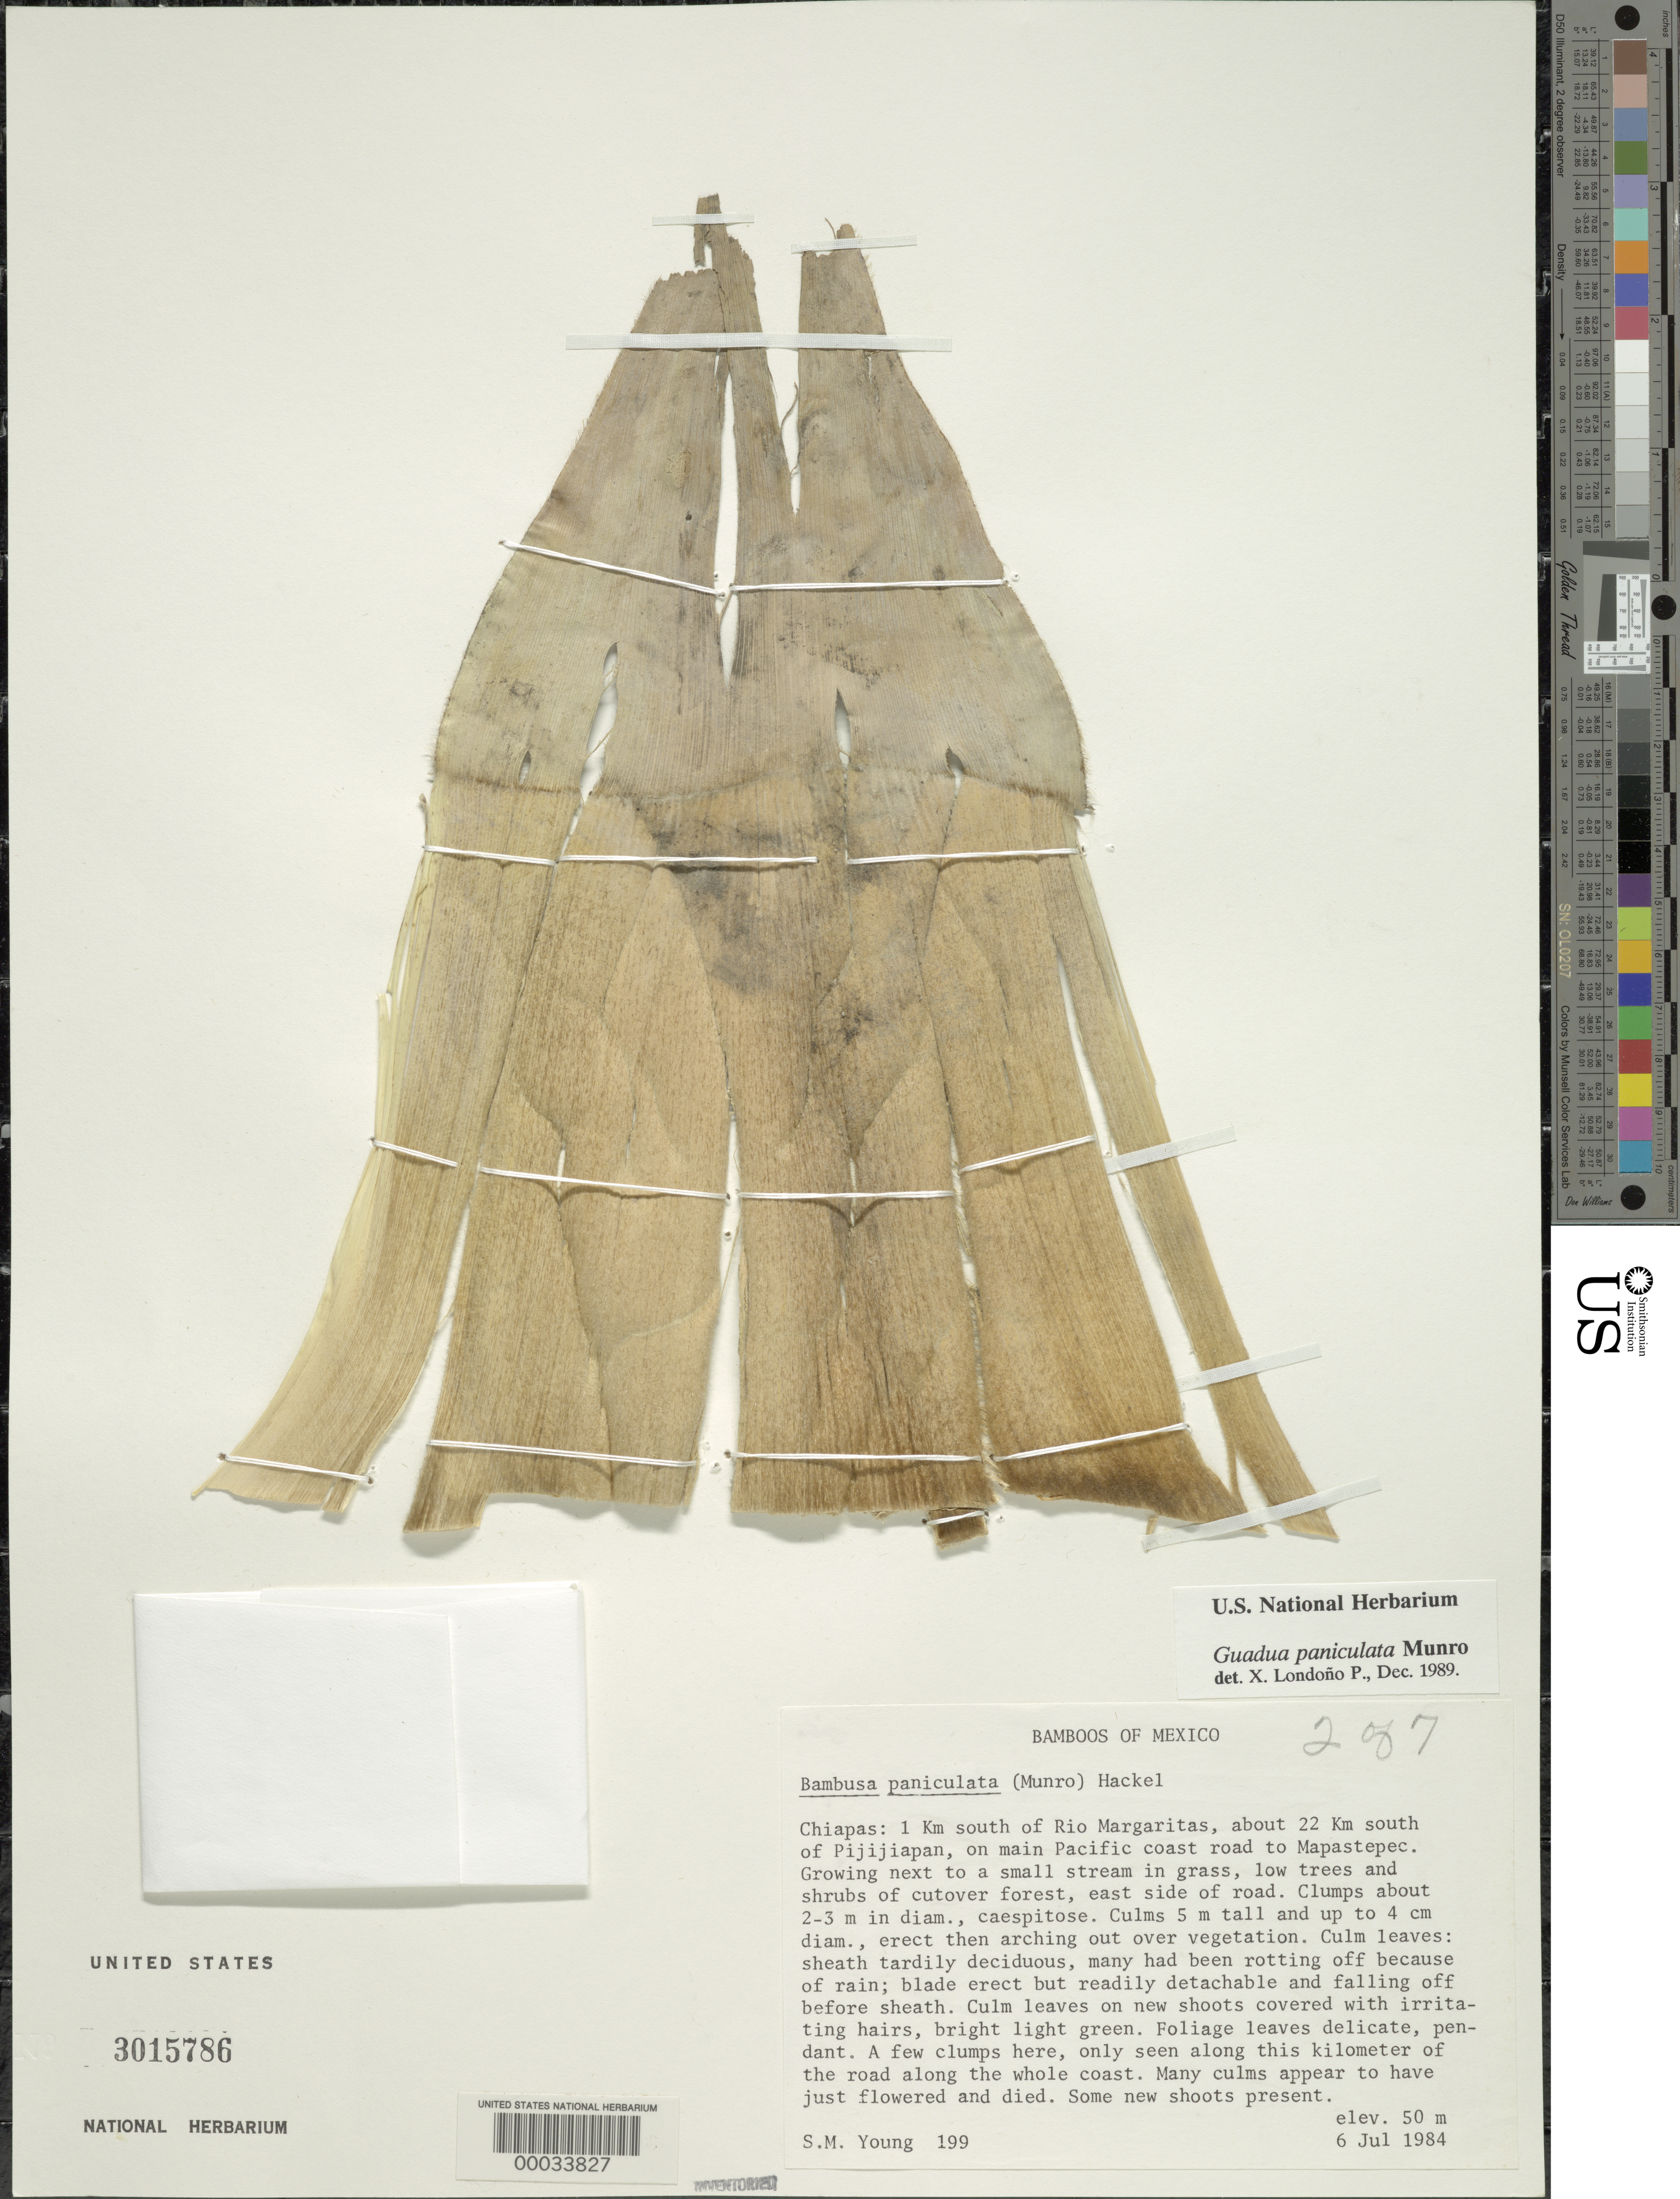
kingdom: Plantae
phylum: Tracheophyta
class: Liliopsida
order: Poales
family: Poaceae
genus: Guadua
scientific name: Guadua refracta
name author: Munro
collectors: S. Young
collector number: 199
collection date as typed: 06 Jul 1984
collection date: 1984-07-06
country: Mexico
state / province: Chiapas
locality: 1 km S of Rio Margaritas, about 22 km S of Pijijiapan, on main pacific coast road to Mapastepec, E side of road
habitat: Next to small stream in cutover forest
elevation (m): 50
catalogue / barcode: US 3015786